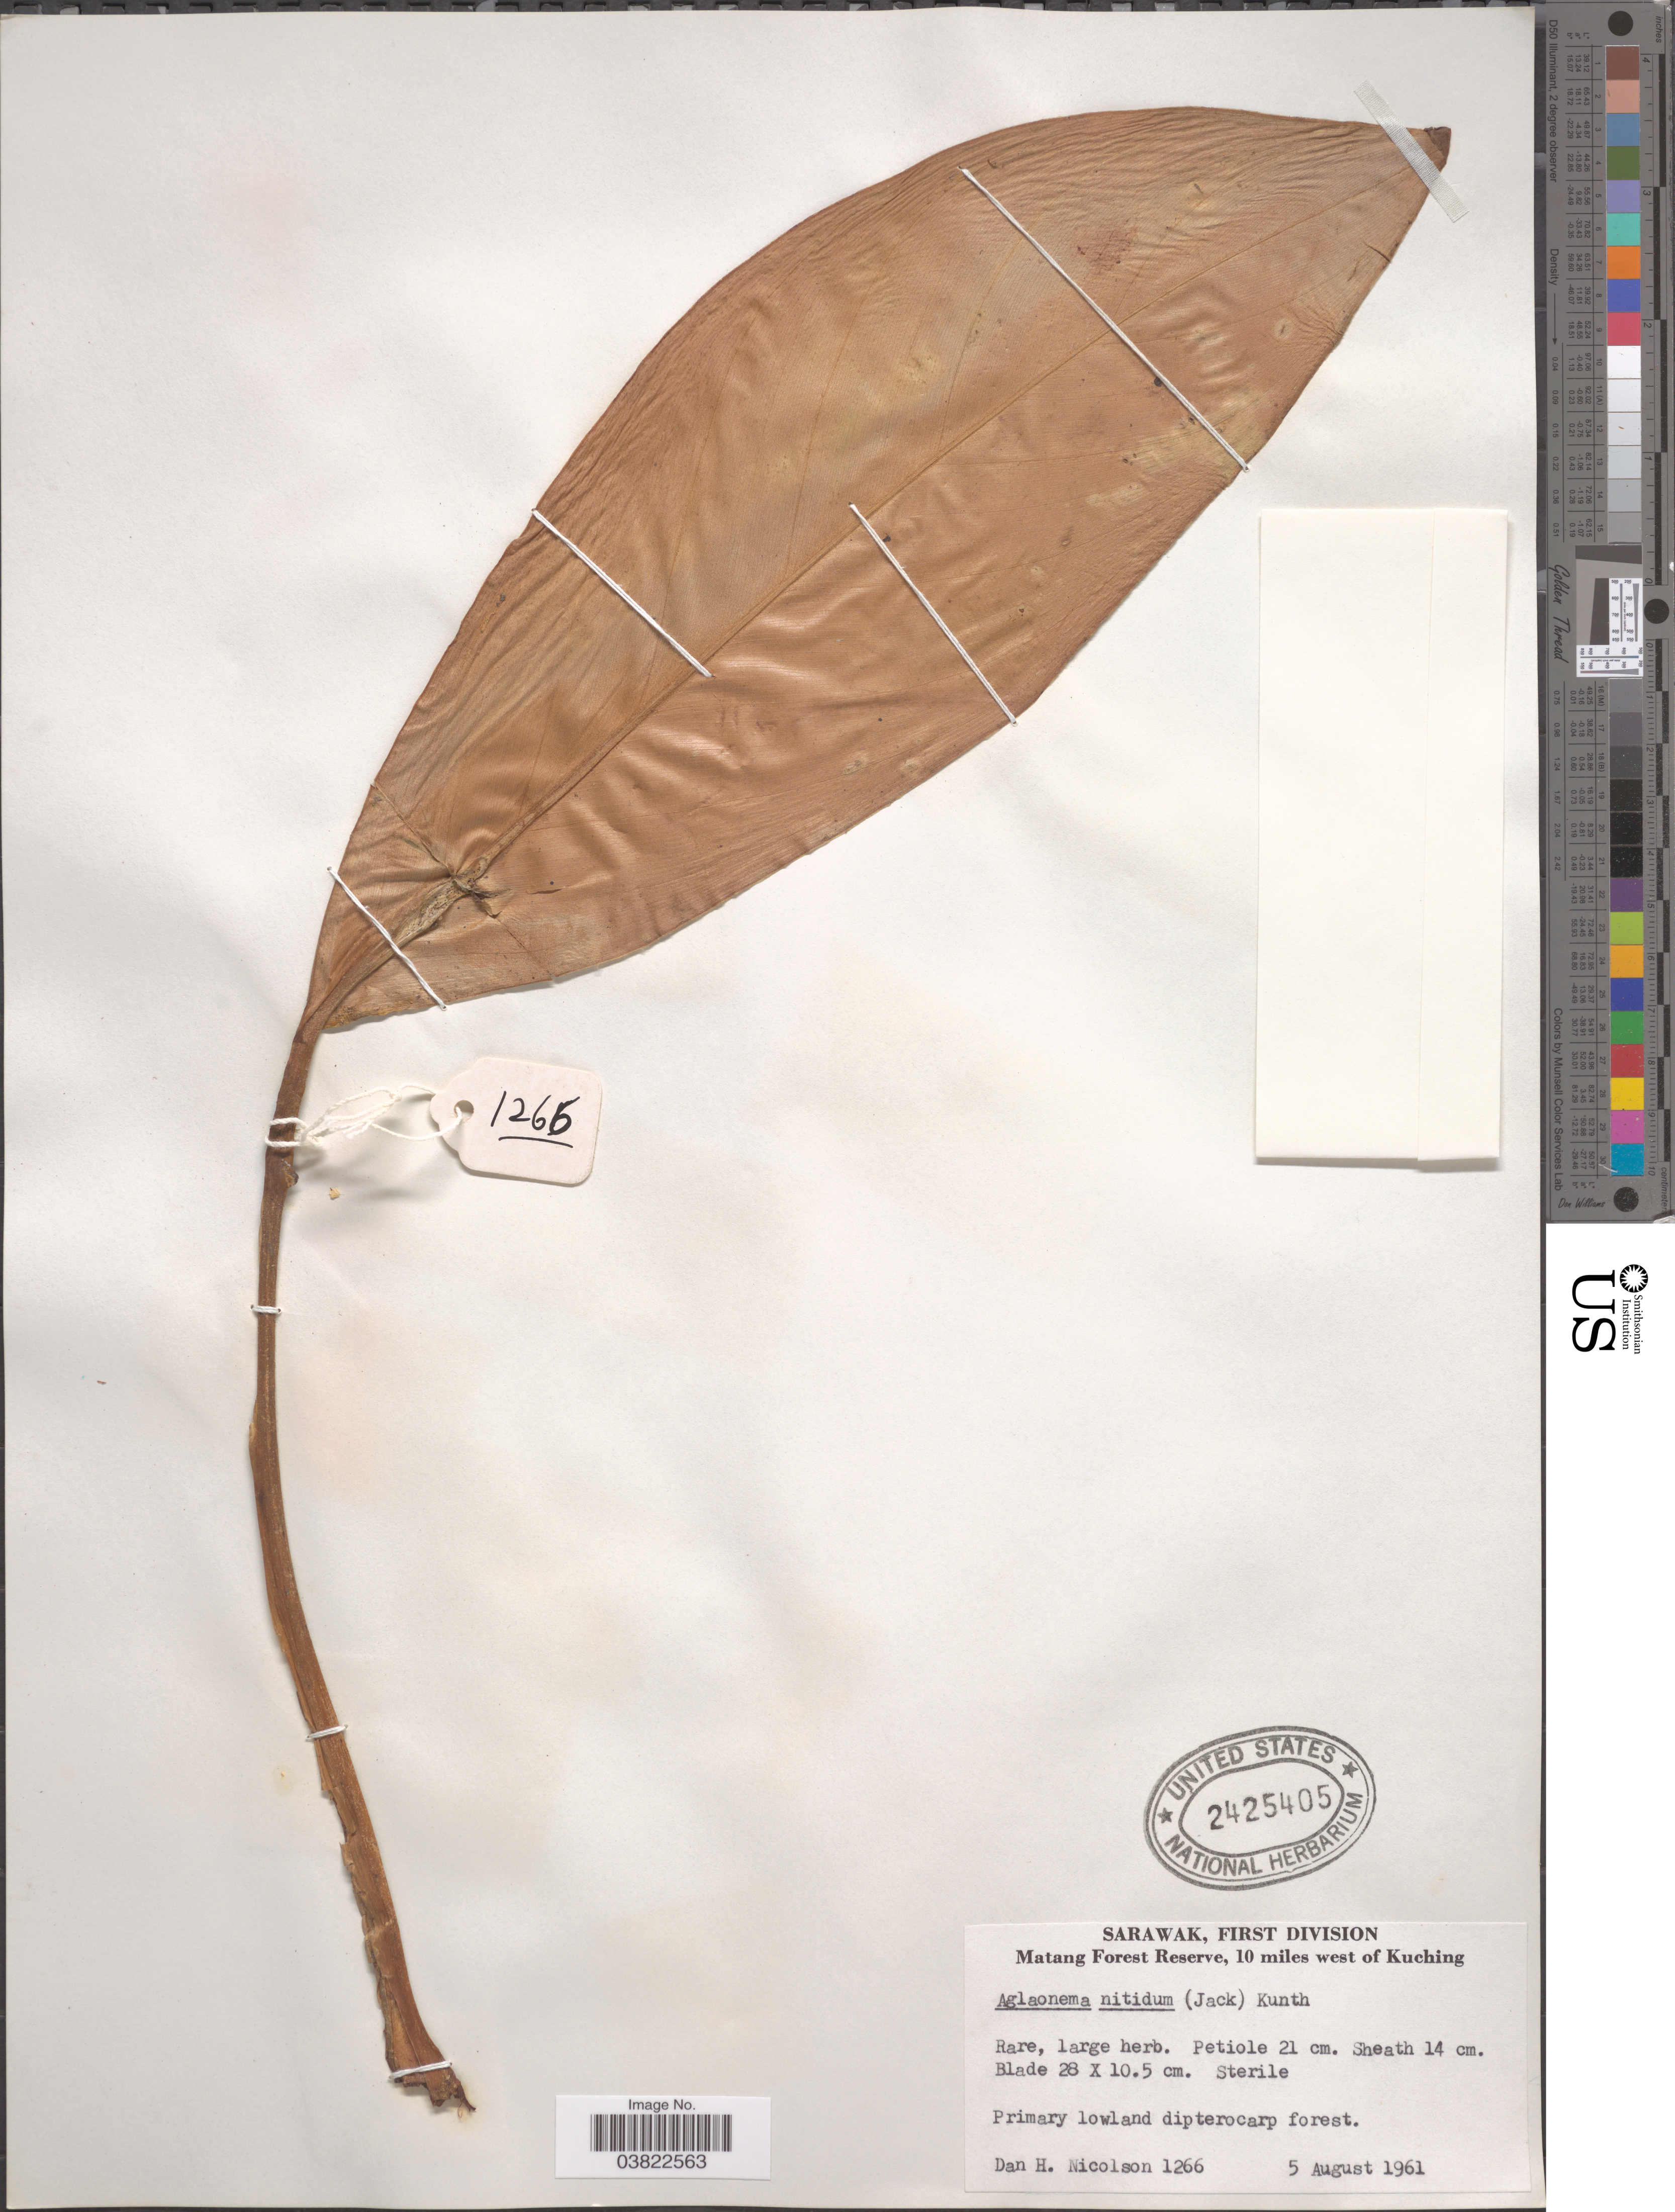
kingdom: Plantae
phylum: Tracheophyta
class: Liliopsida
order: Alismatales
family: Araceae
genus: Aglaonema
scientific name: Aglaonema nitidum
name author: (Jack) Kunth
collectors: D. H. Nicolson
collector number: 1266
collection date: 1961-08-05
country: Malaysia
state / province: Sarawak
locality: First Division. Matang Forest Reserve, 10 miles west of Kuching.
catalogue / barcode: US 2425405